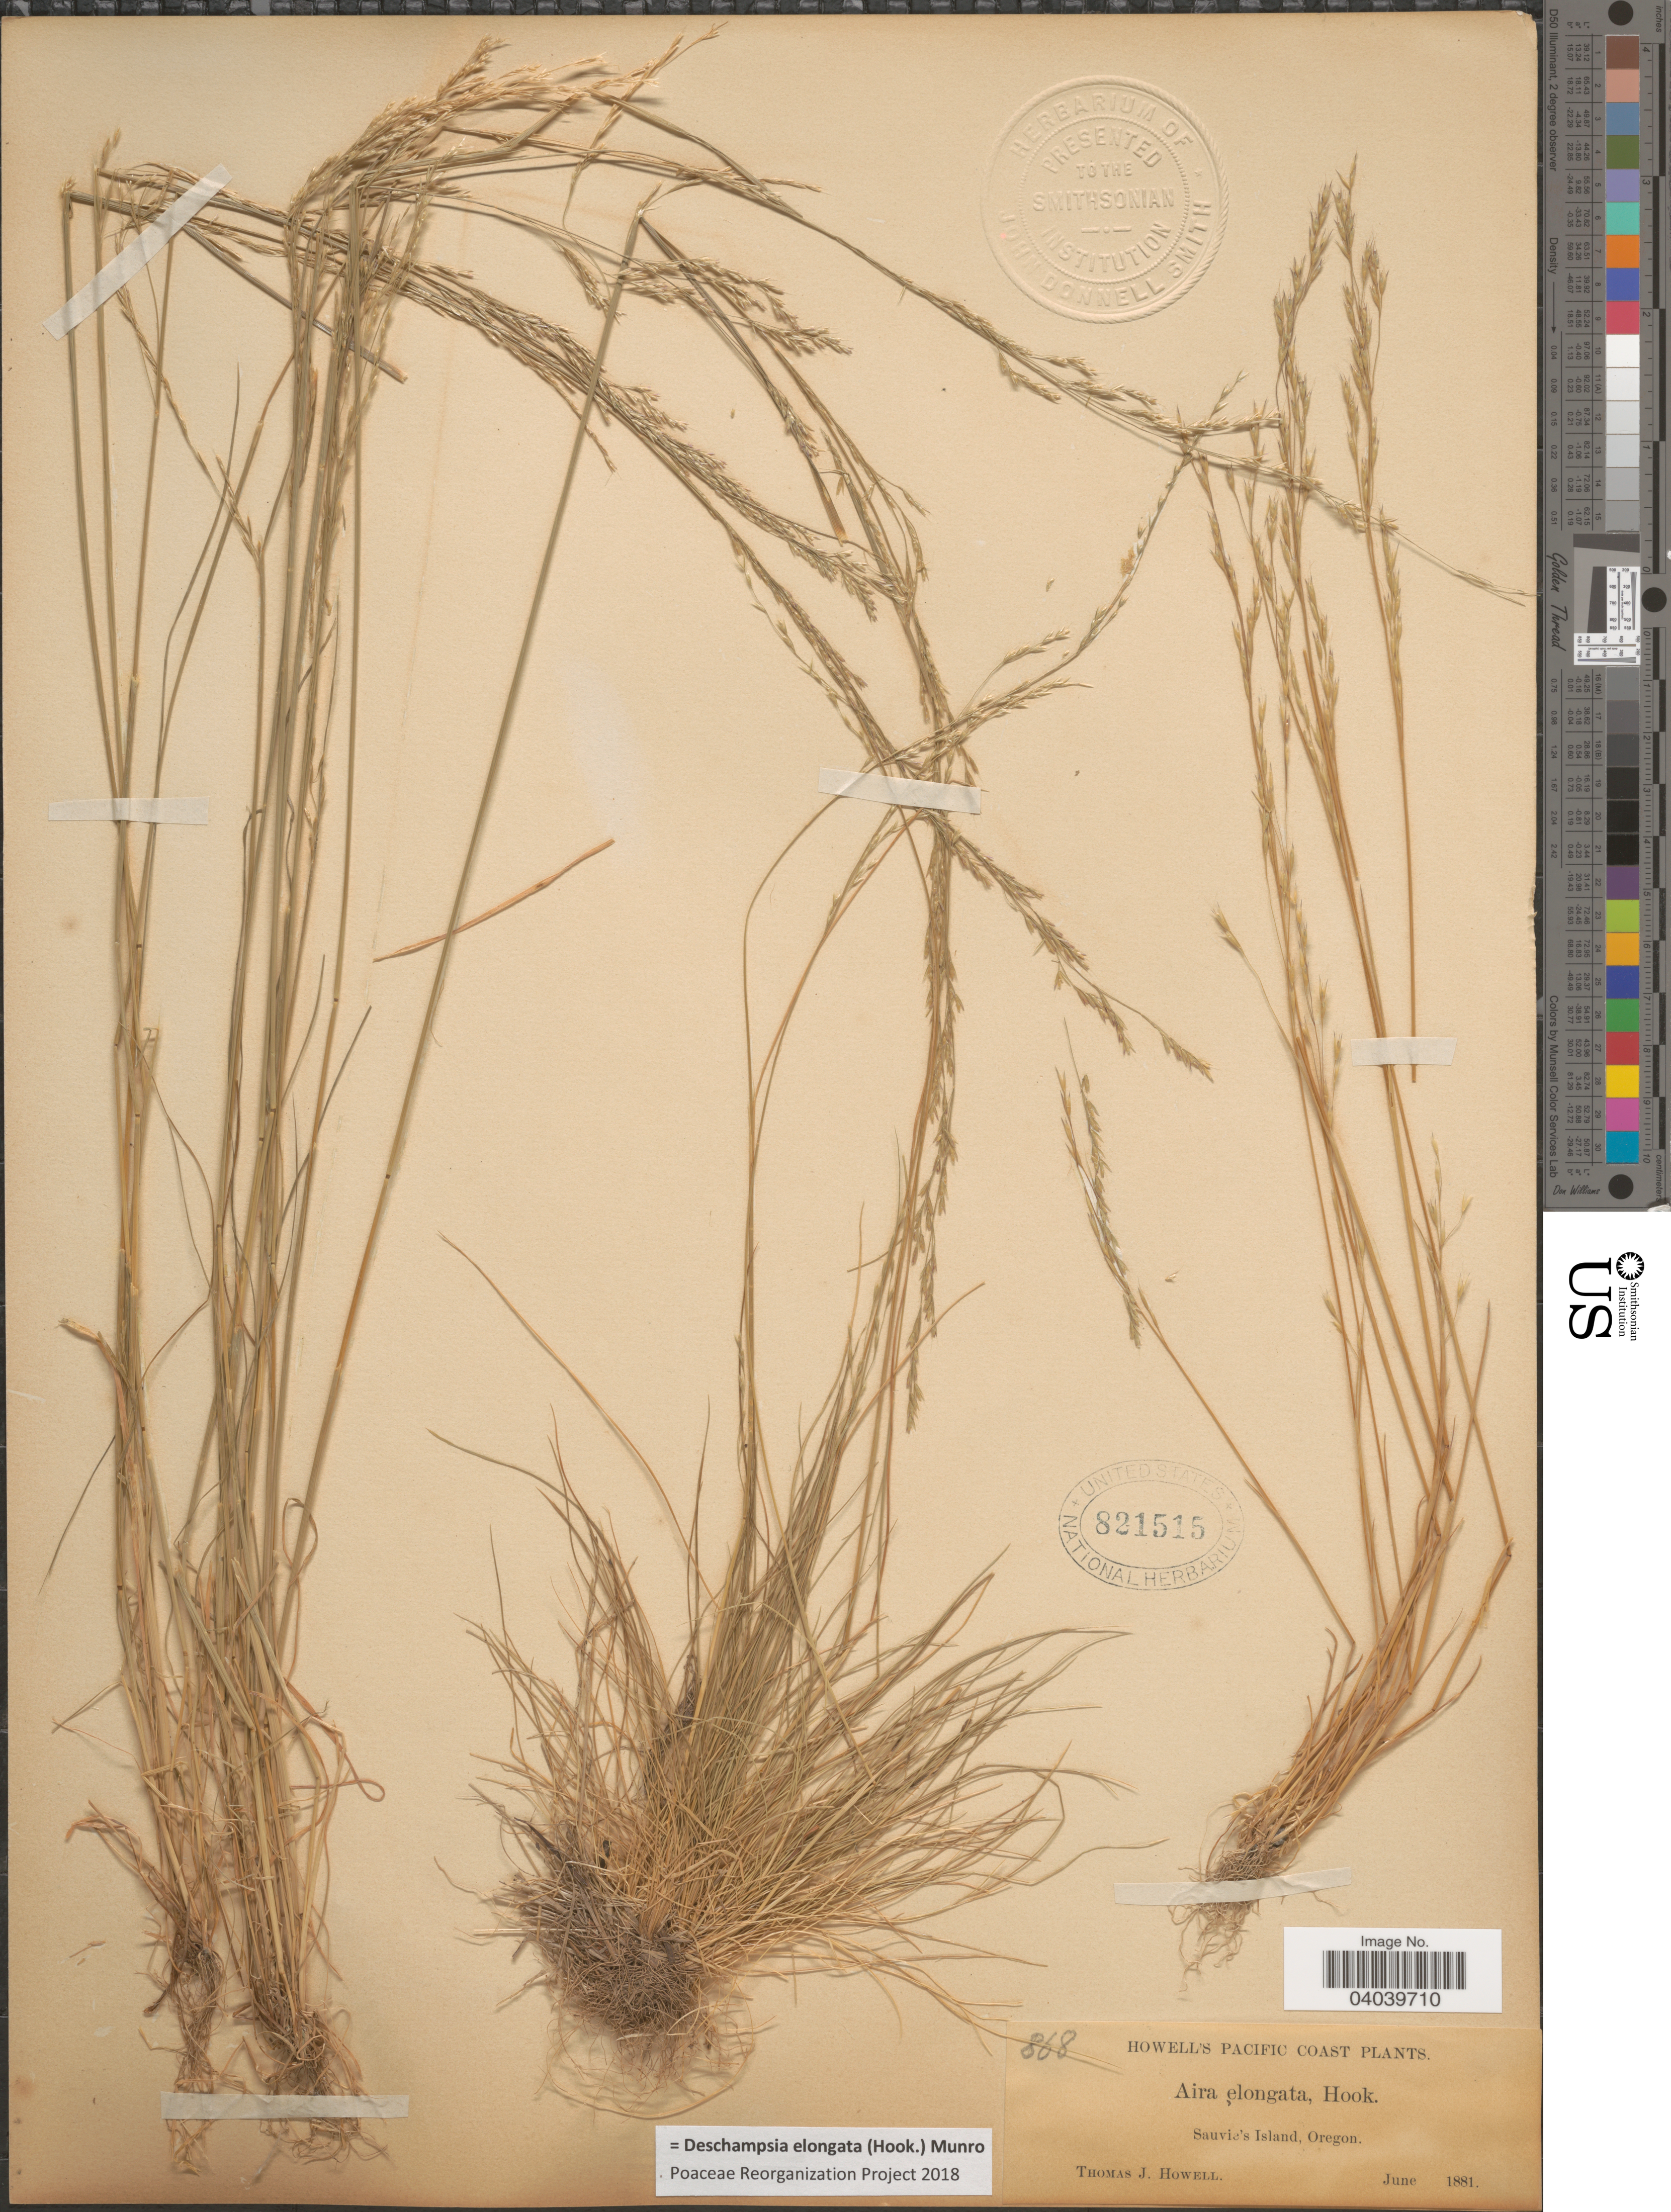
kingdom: Plantae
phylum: Tracheophyta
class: Liliopsida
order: Poales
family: Poaceae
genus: Deschampsia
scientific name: Deschampsia elongata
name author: (Hook.) Munro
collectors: T. J. Howell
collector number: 868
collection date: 1881-06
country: United States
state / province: Oregon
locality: Pacific Coast. Sauvie's Island.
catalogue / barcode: US 821515